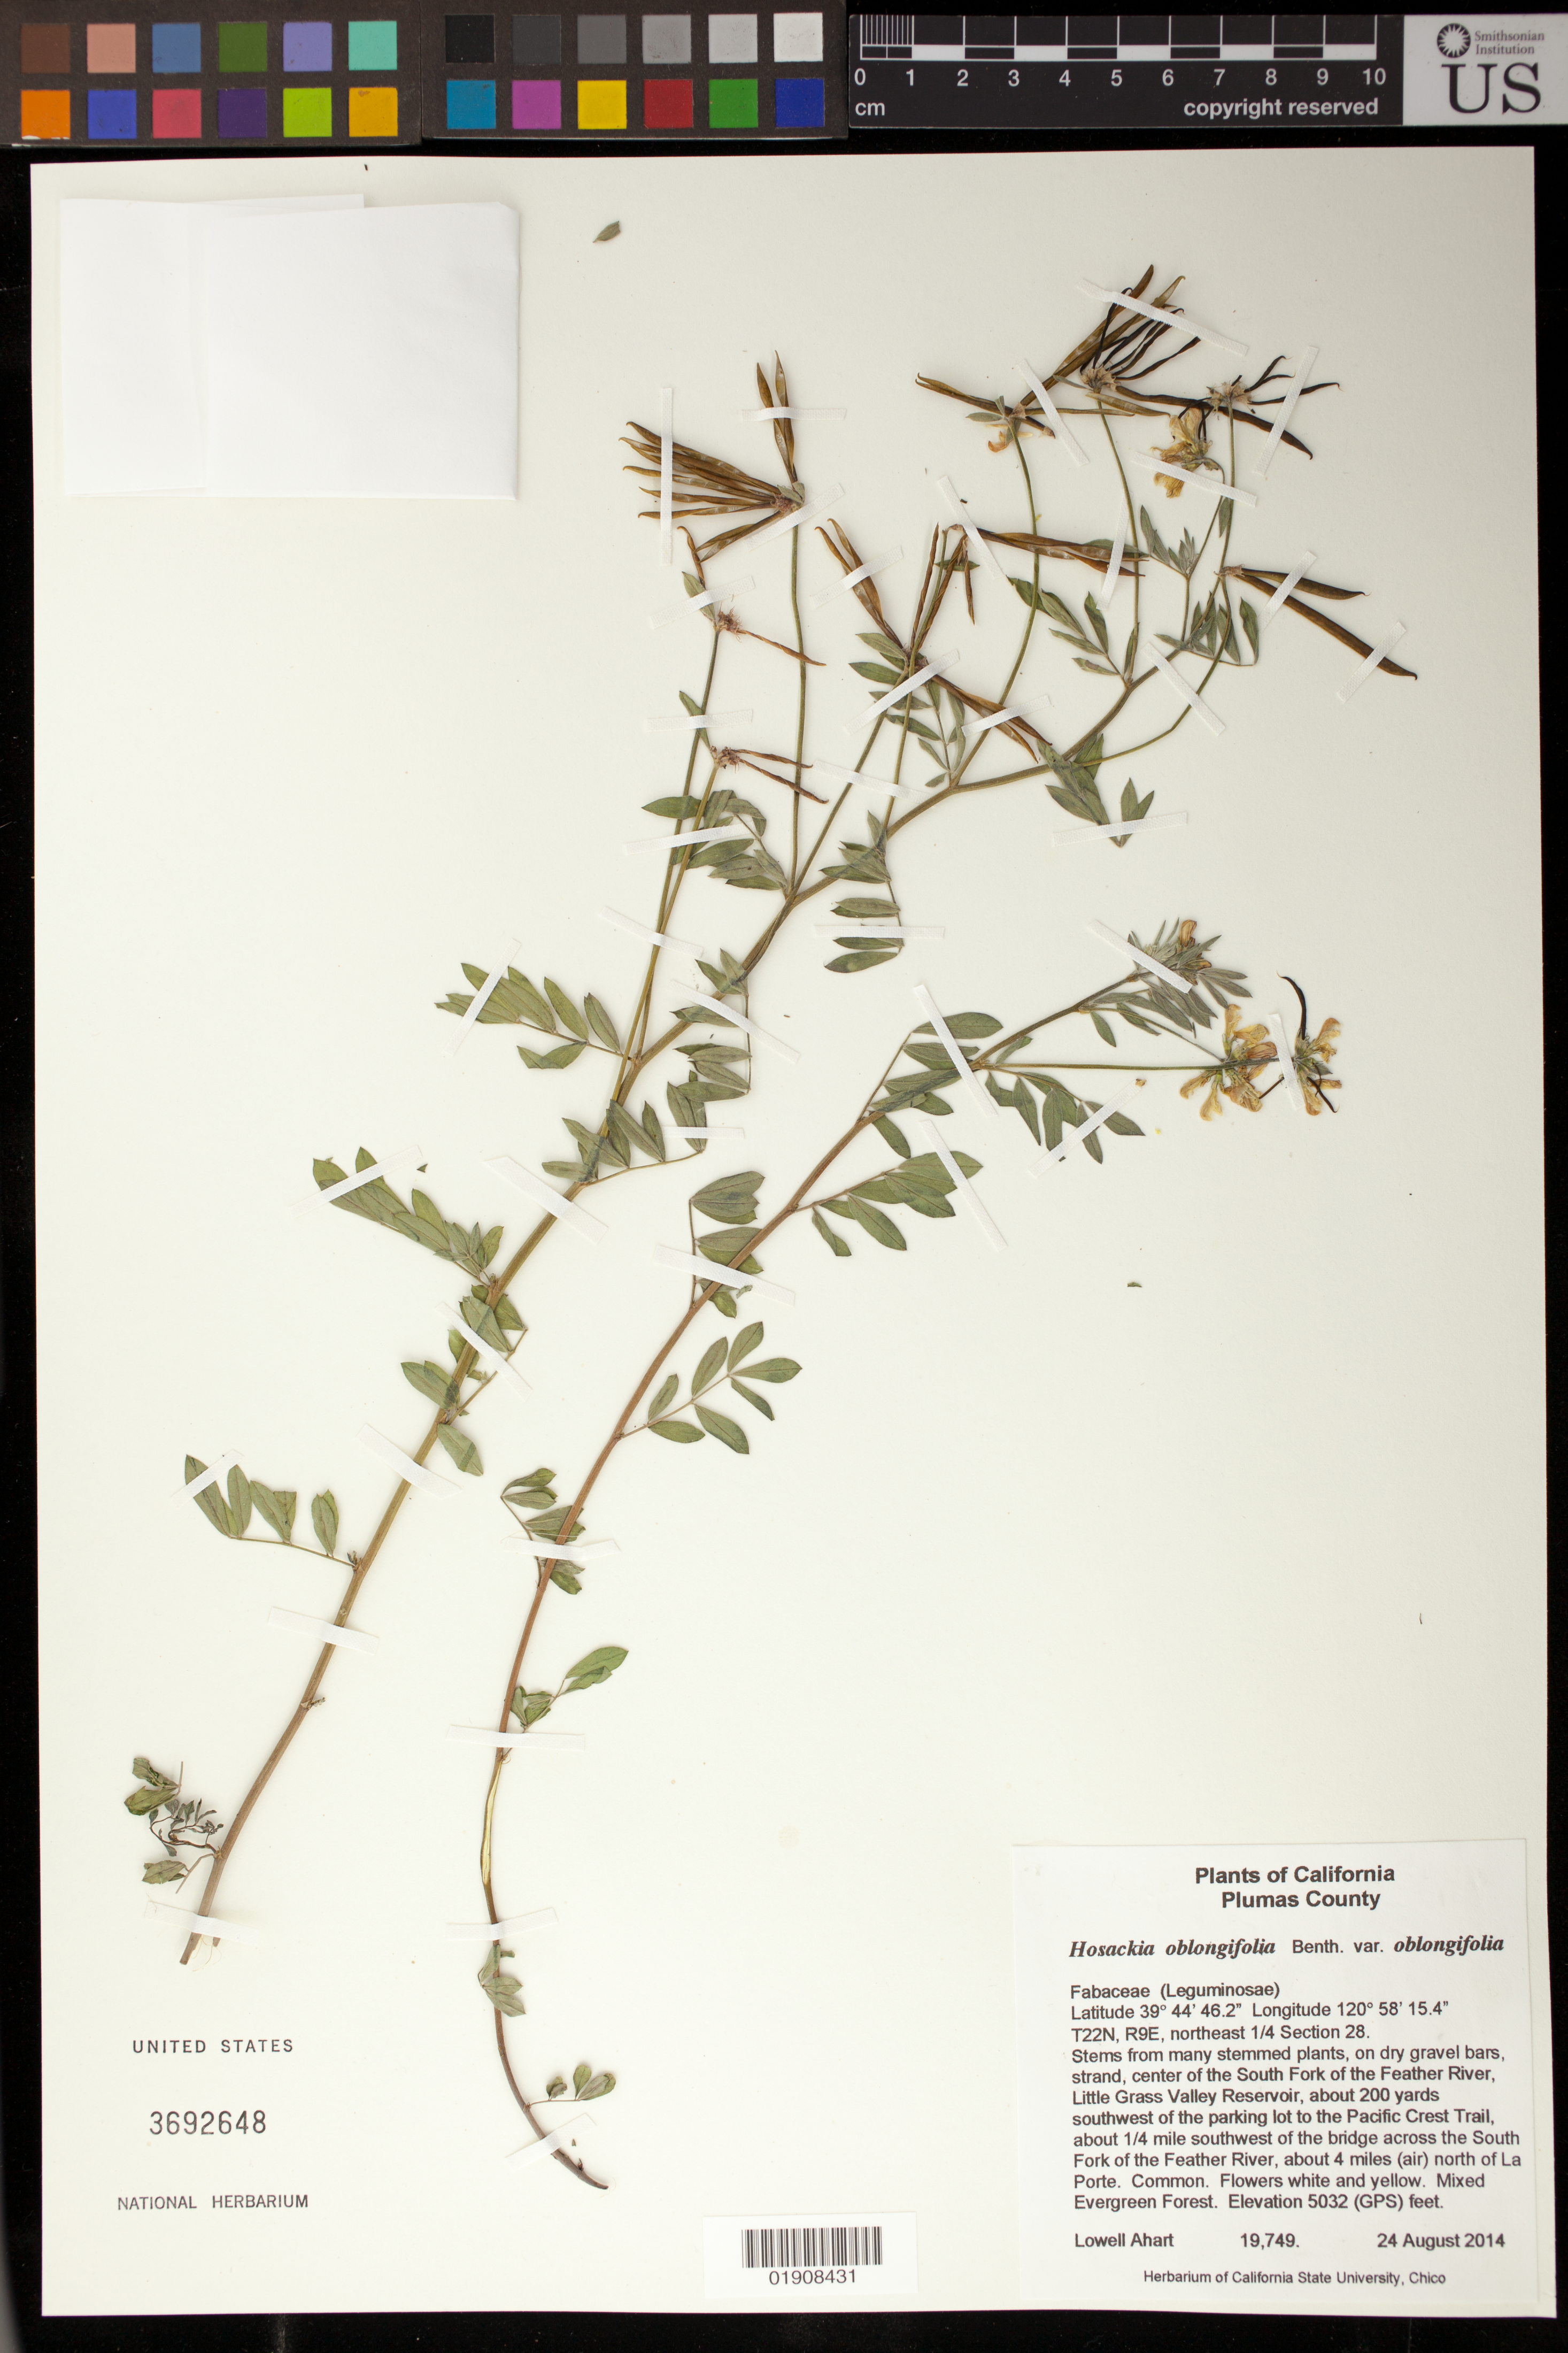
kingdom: Plantae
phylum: Tracheophyta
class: Magnoliopsida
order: Fabales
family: Fabaceae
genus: Hosackia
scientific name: Hosackia oblongifolia var. oblongifolia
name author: Benth.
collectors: L. Ahart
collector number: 19749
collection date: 2014-08-24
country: United States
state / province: California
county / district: Plumas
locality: Center of the South Fork of the Feather River, Little Grass Valley Reservoir, about 200 yards southwest of the parking lot to the Pacific Crest Trail, about 1/4 mile southwest of the bridge across the South Fork of the Feather River, about 4 miles (air) north of La Porte.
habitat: Evergreen forest.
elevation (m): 1534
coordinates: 39 44 46.2 N, 120 58 15.4 W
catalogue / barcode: US 3692648